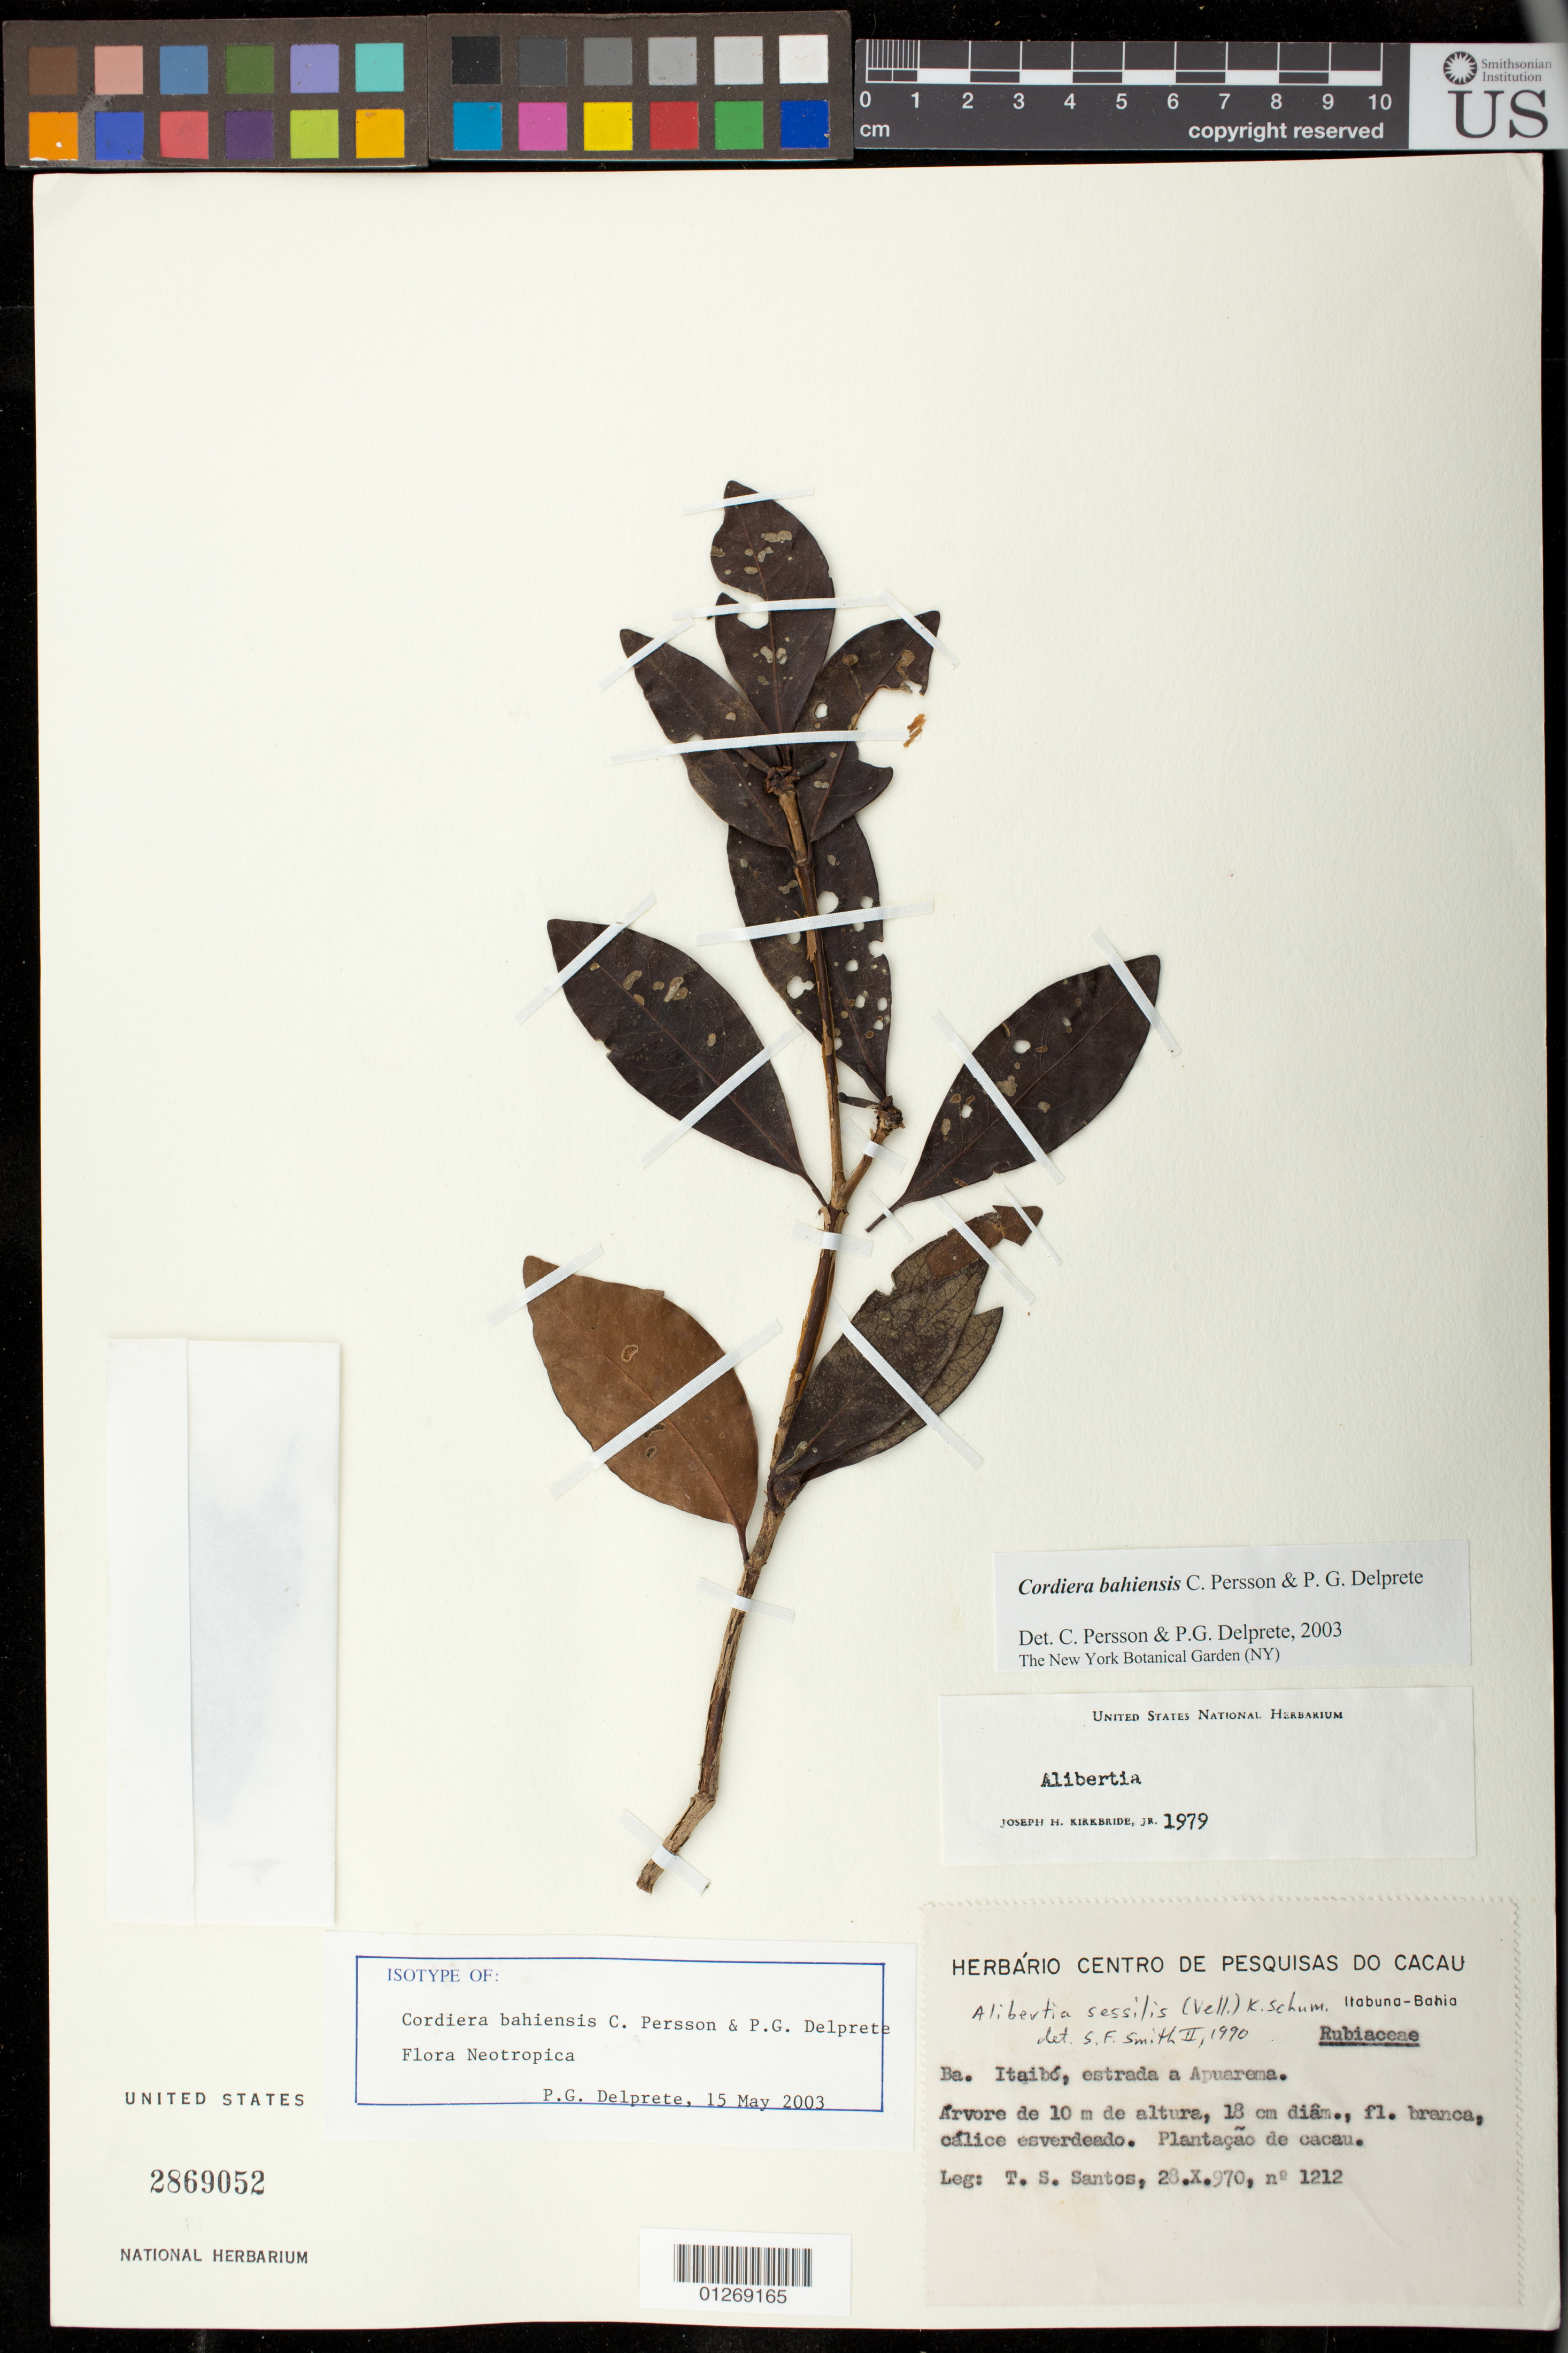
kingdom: Plantae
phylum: Tracheophyta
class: Magnoliopsida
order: Gentianales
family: Rubiaceae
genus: Cordiera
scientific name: Cordiera bahiensis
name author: C.H. Perss. & Delprete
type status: Isotype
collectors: T. S. Santos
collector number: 1212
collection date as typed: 28.10.1970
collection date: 1970-10-28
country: Brazil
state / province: Bahia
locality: BA. Itaibó, estrada a Apuarema. Plantaçao de cacau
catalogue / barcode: US 2869052